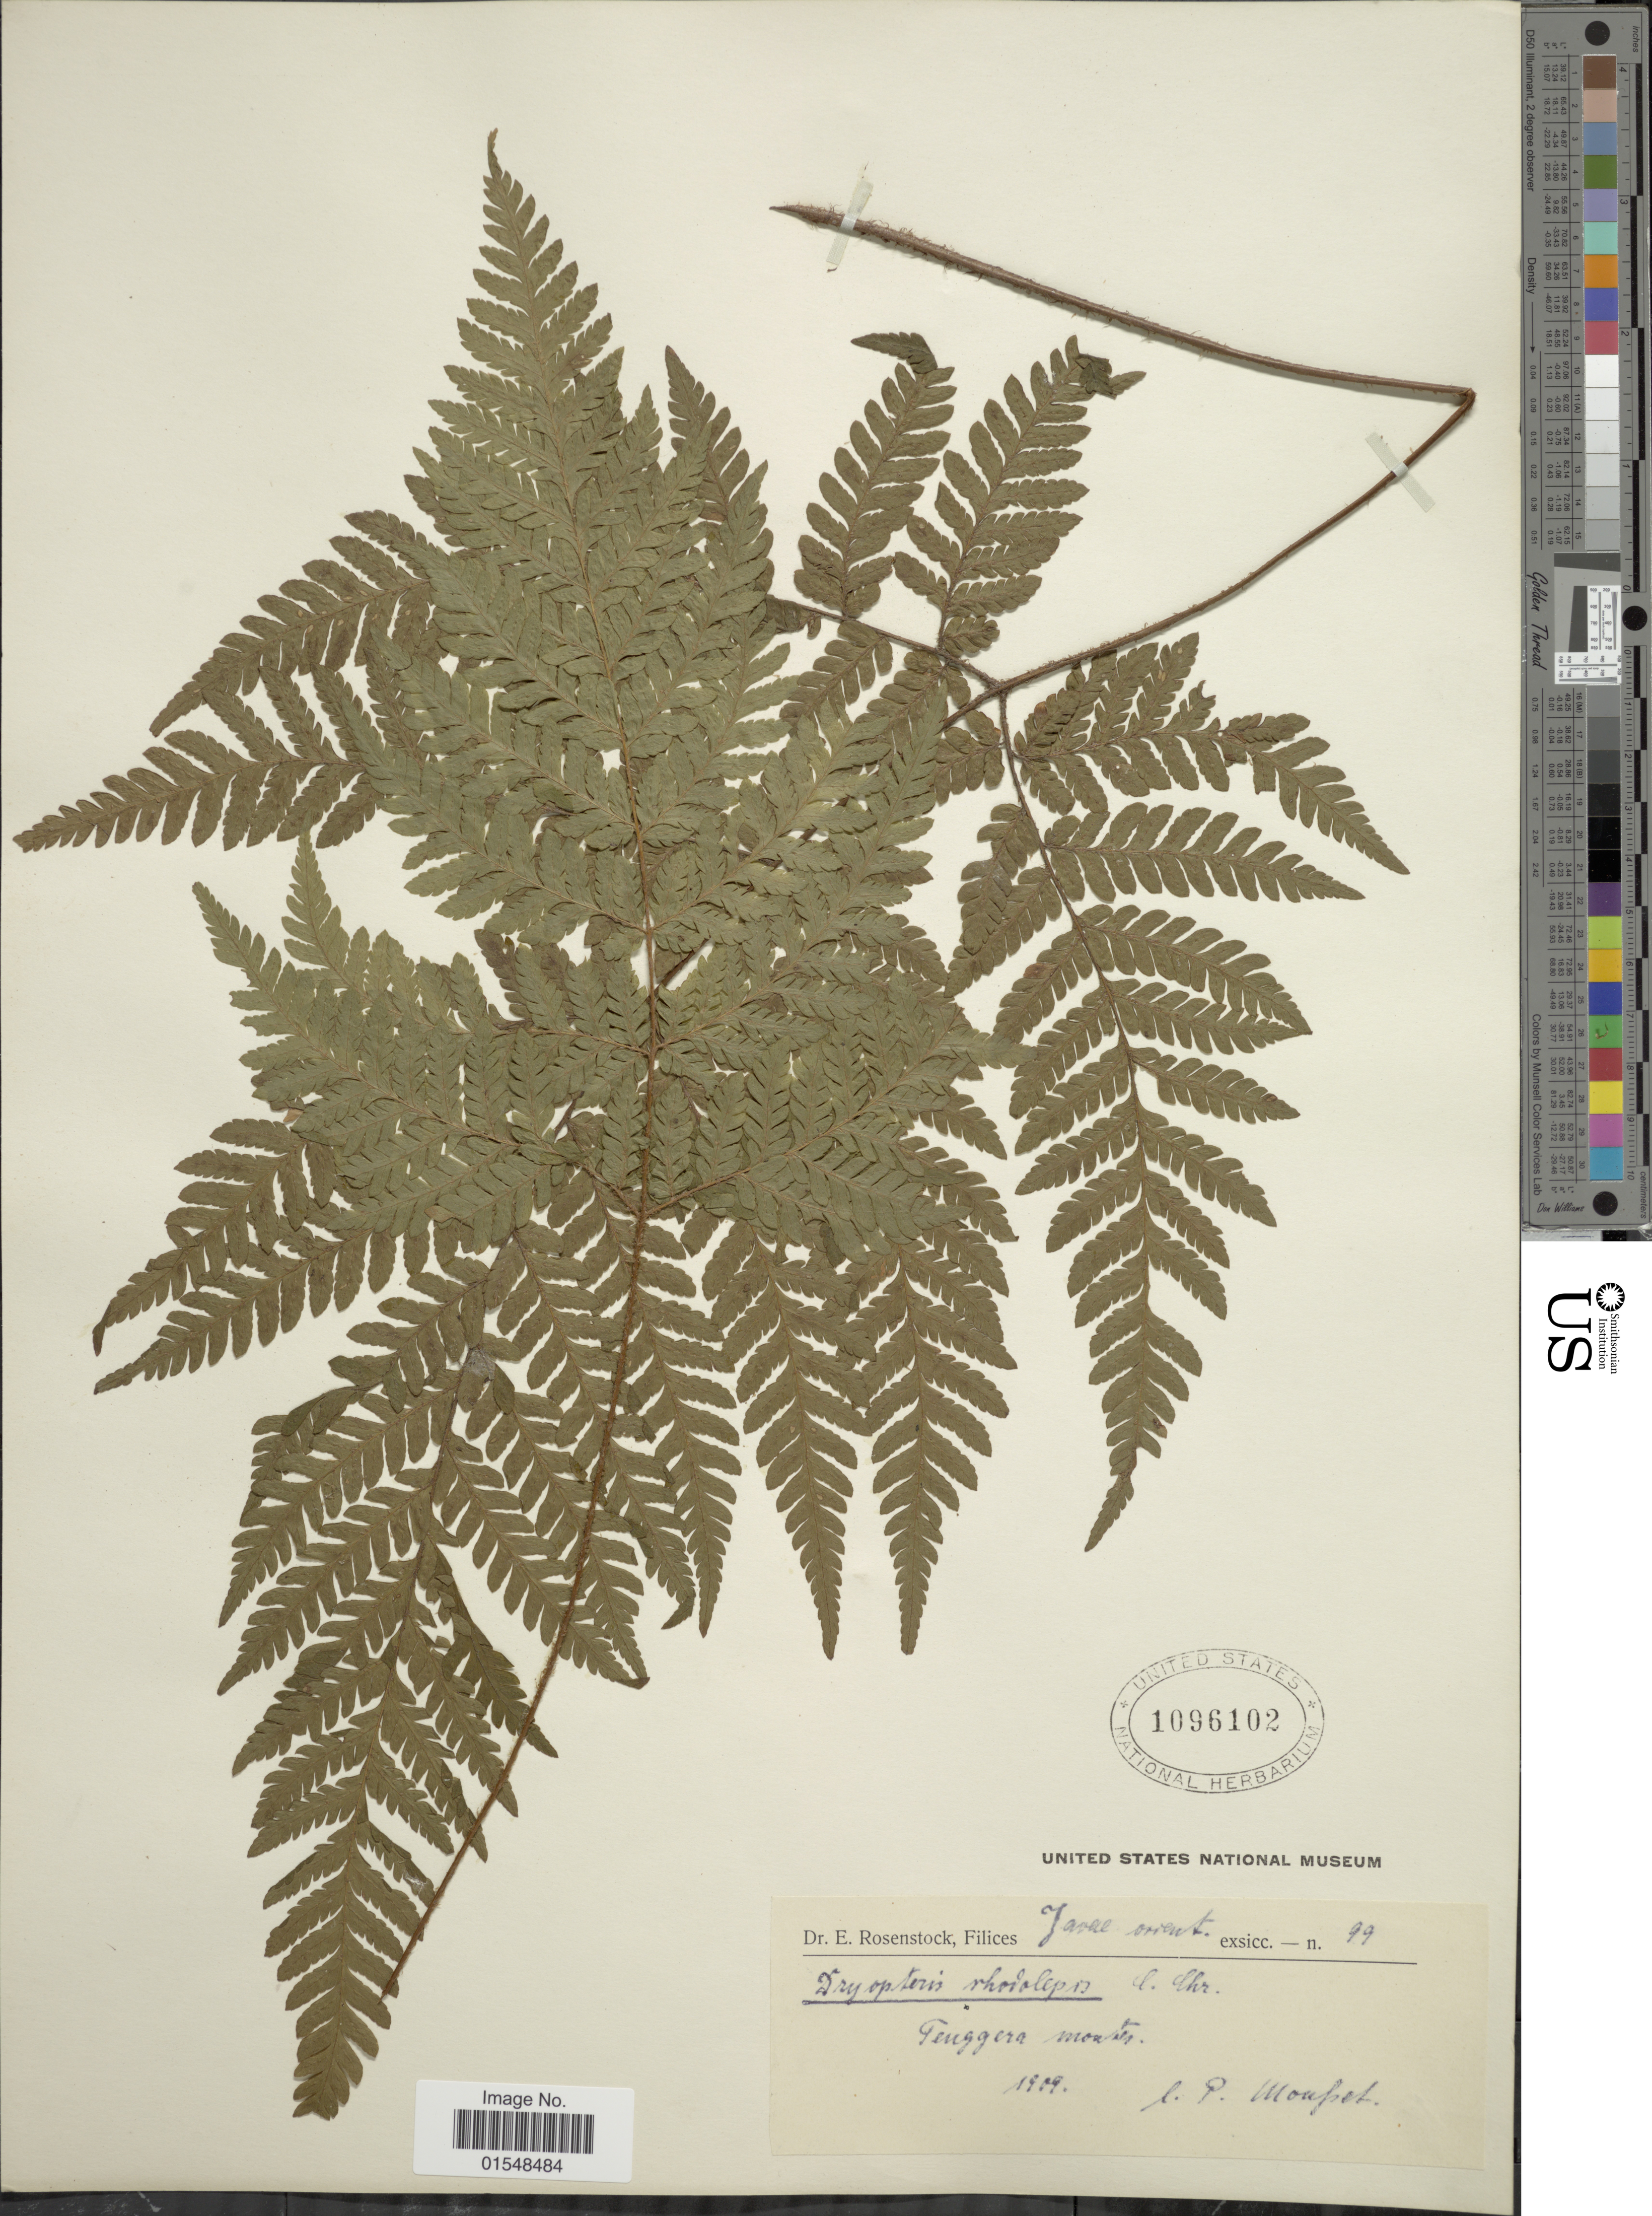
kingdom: Plantae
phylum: Tracheophyta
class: Polypodiopsida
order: Polypodiales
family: Dryopteridaceae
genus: Ctenitis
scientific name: Ctenitis vilis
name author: (Kunze) Ching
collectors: J. Mousset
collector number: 99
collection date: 1909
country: Indonesia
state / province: Java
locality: Filices, Javae oment, Genggera mortes [interpreted]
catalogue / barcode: US 1096102